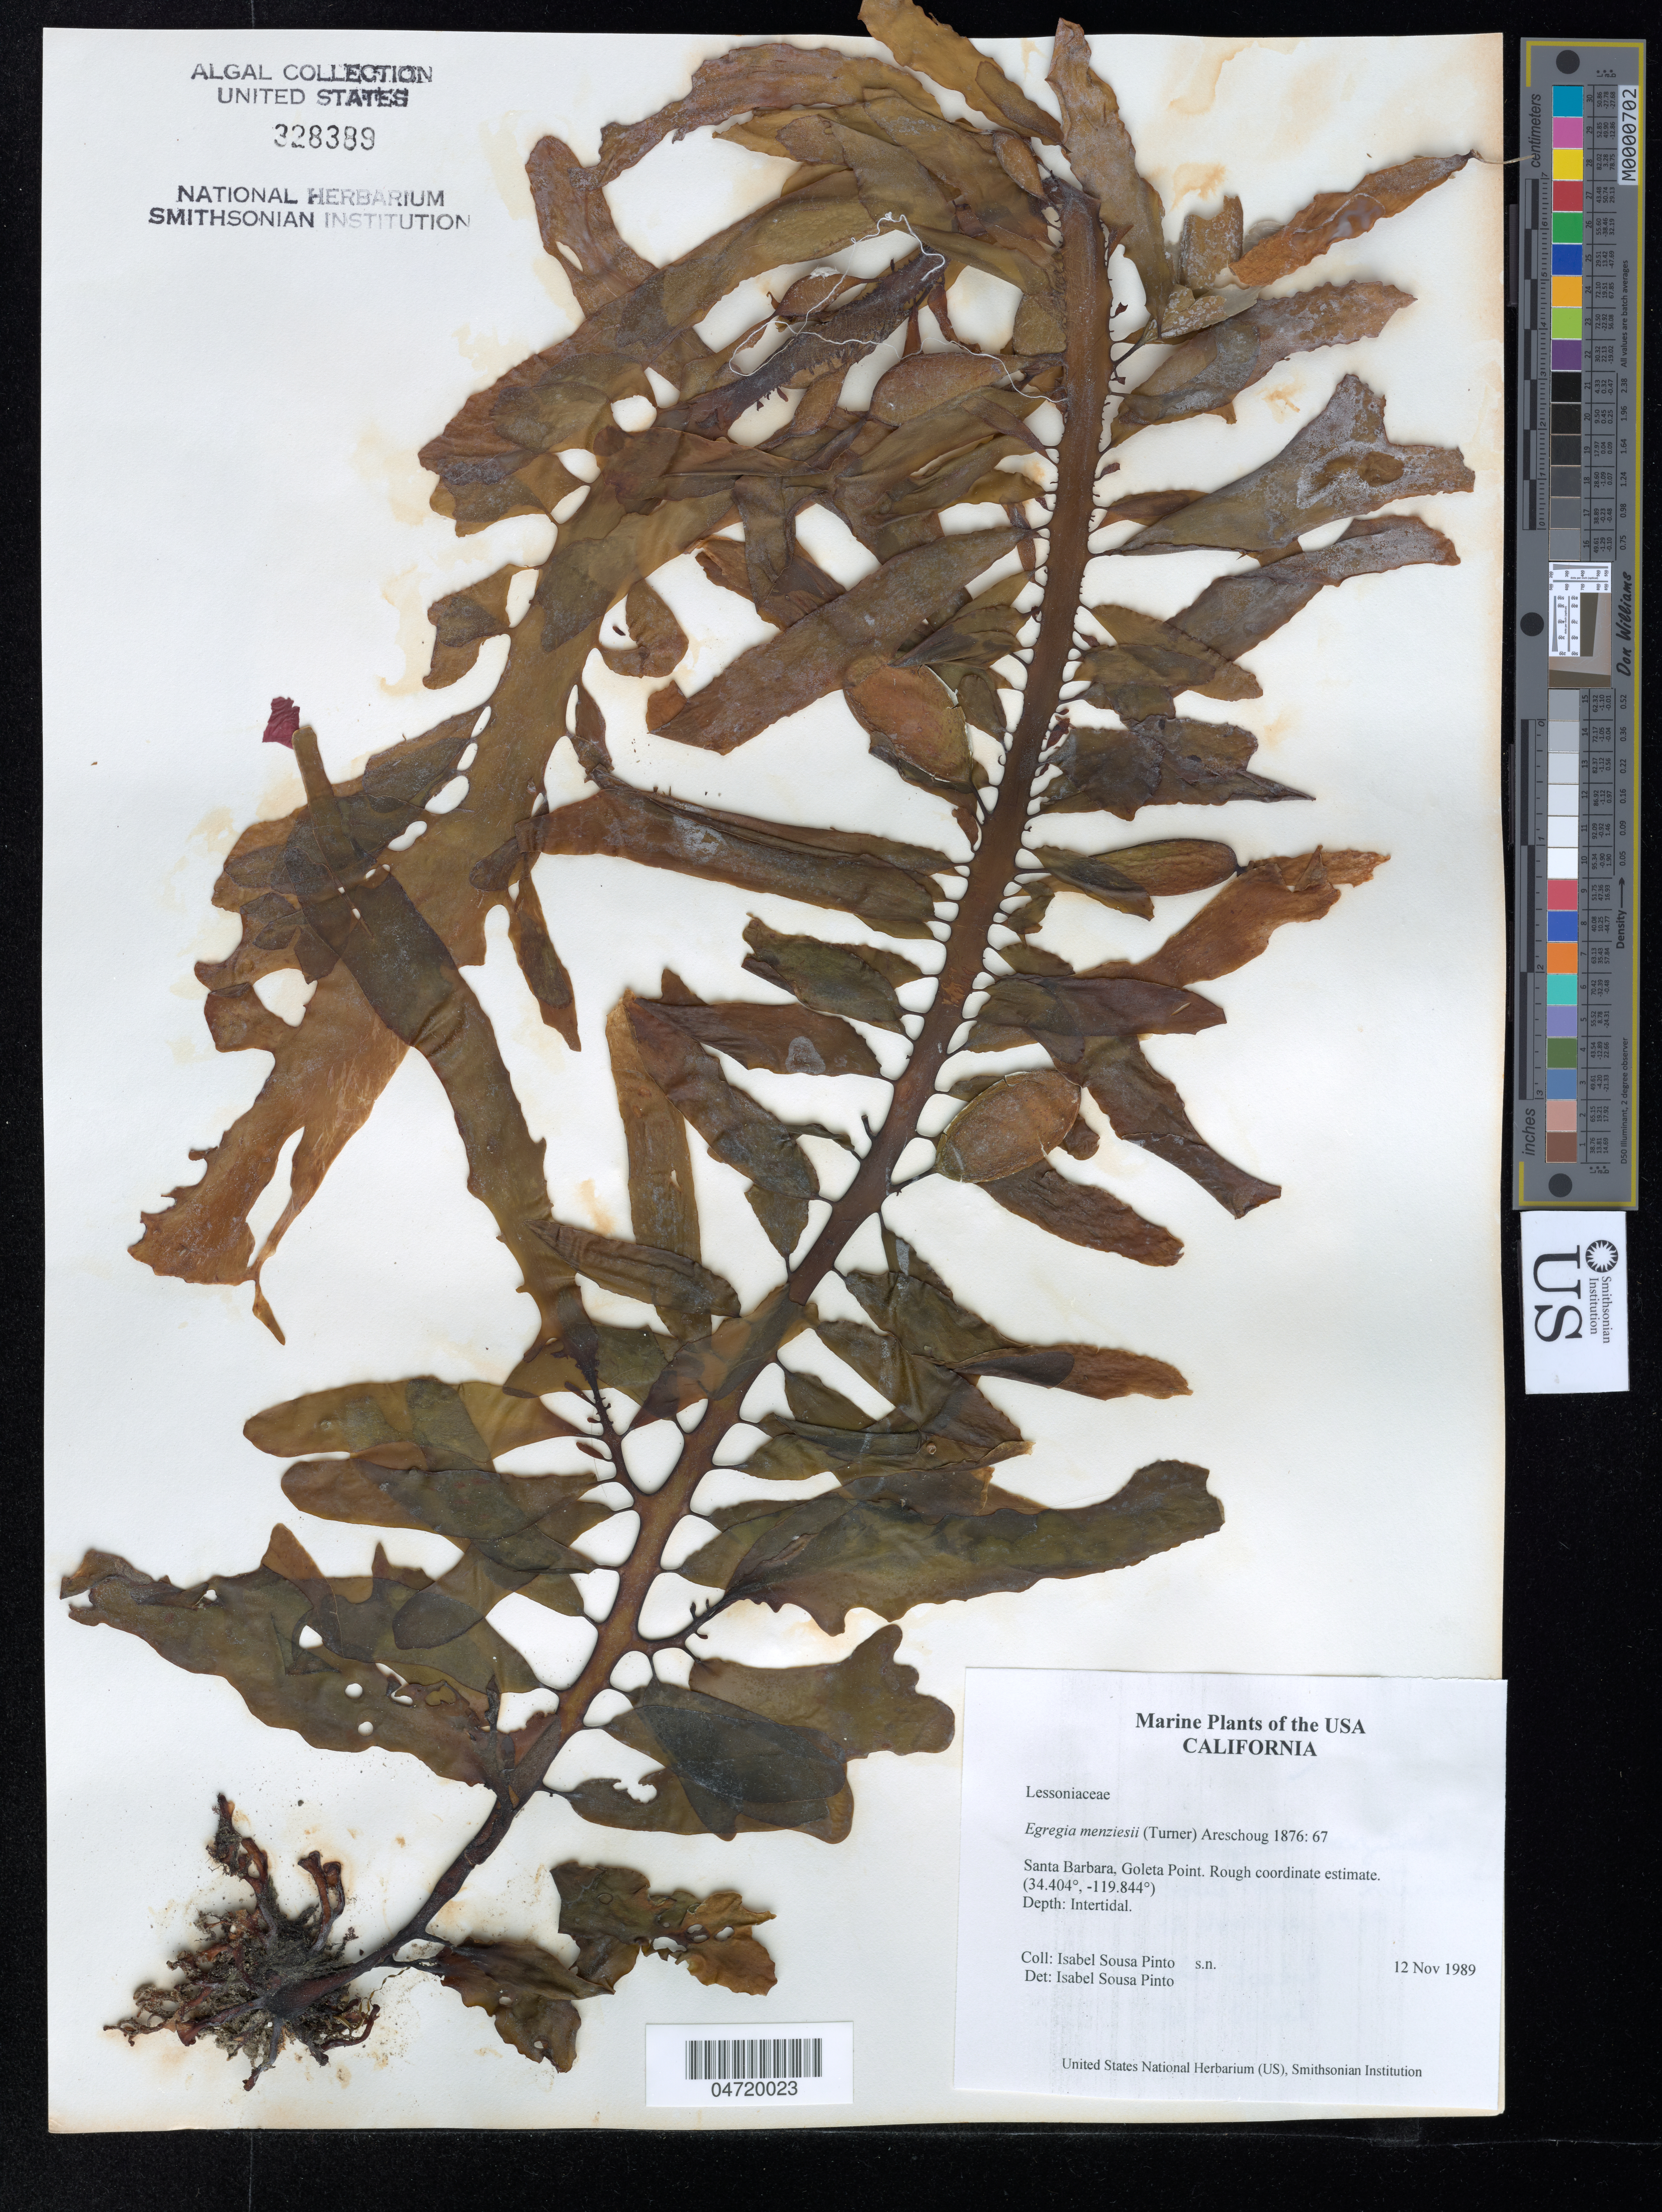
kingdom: Chromista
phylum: Ochrophyta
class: Phaeophyceae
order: Laminariales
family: Lessoniaceae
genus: Egregia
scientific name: Egregia menziesii f. laevigata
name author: (Setch.)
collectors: I. Sousa Pinto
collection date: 1989-11-12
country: United States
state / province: California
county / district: Santa Barbara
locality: Santa Barbara, Goleta Point.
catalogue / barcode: US 328389